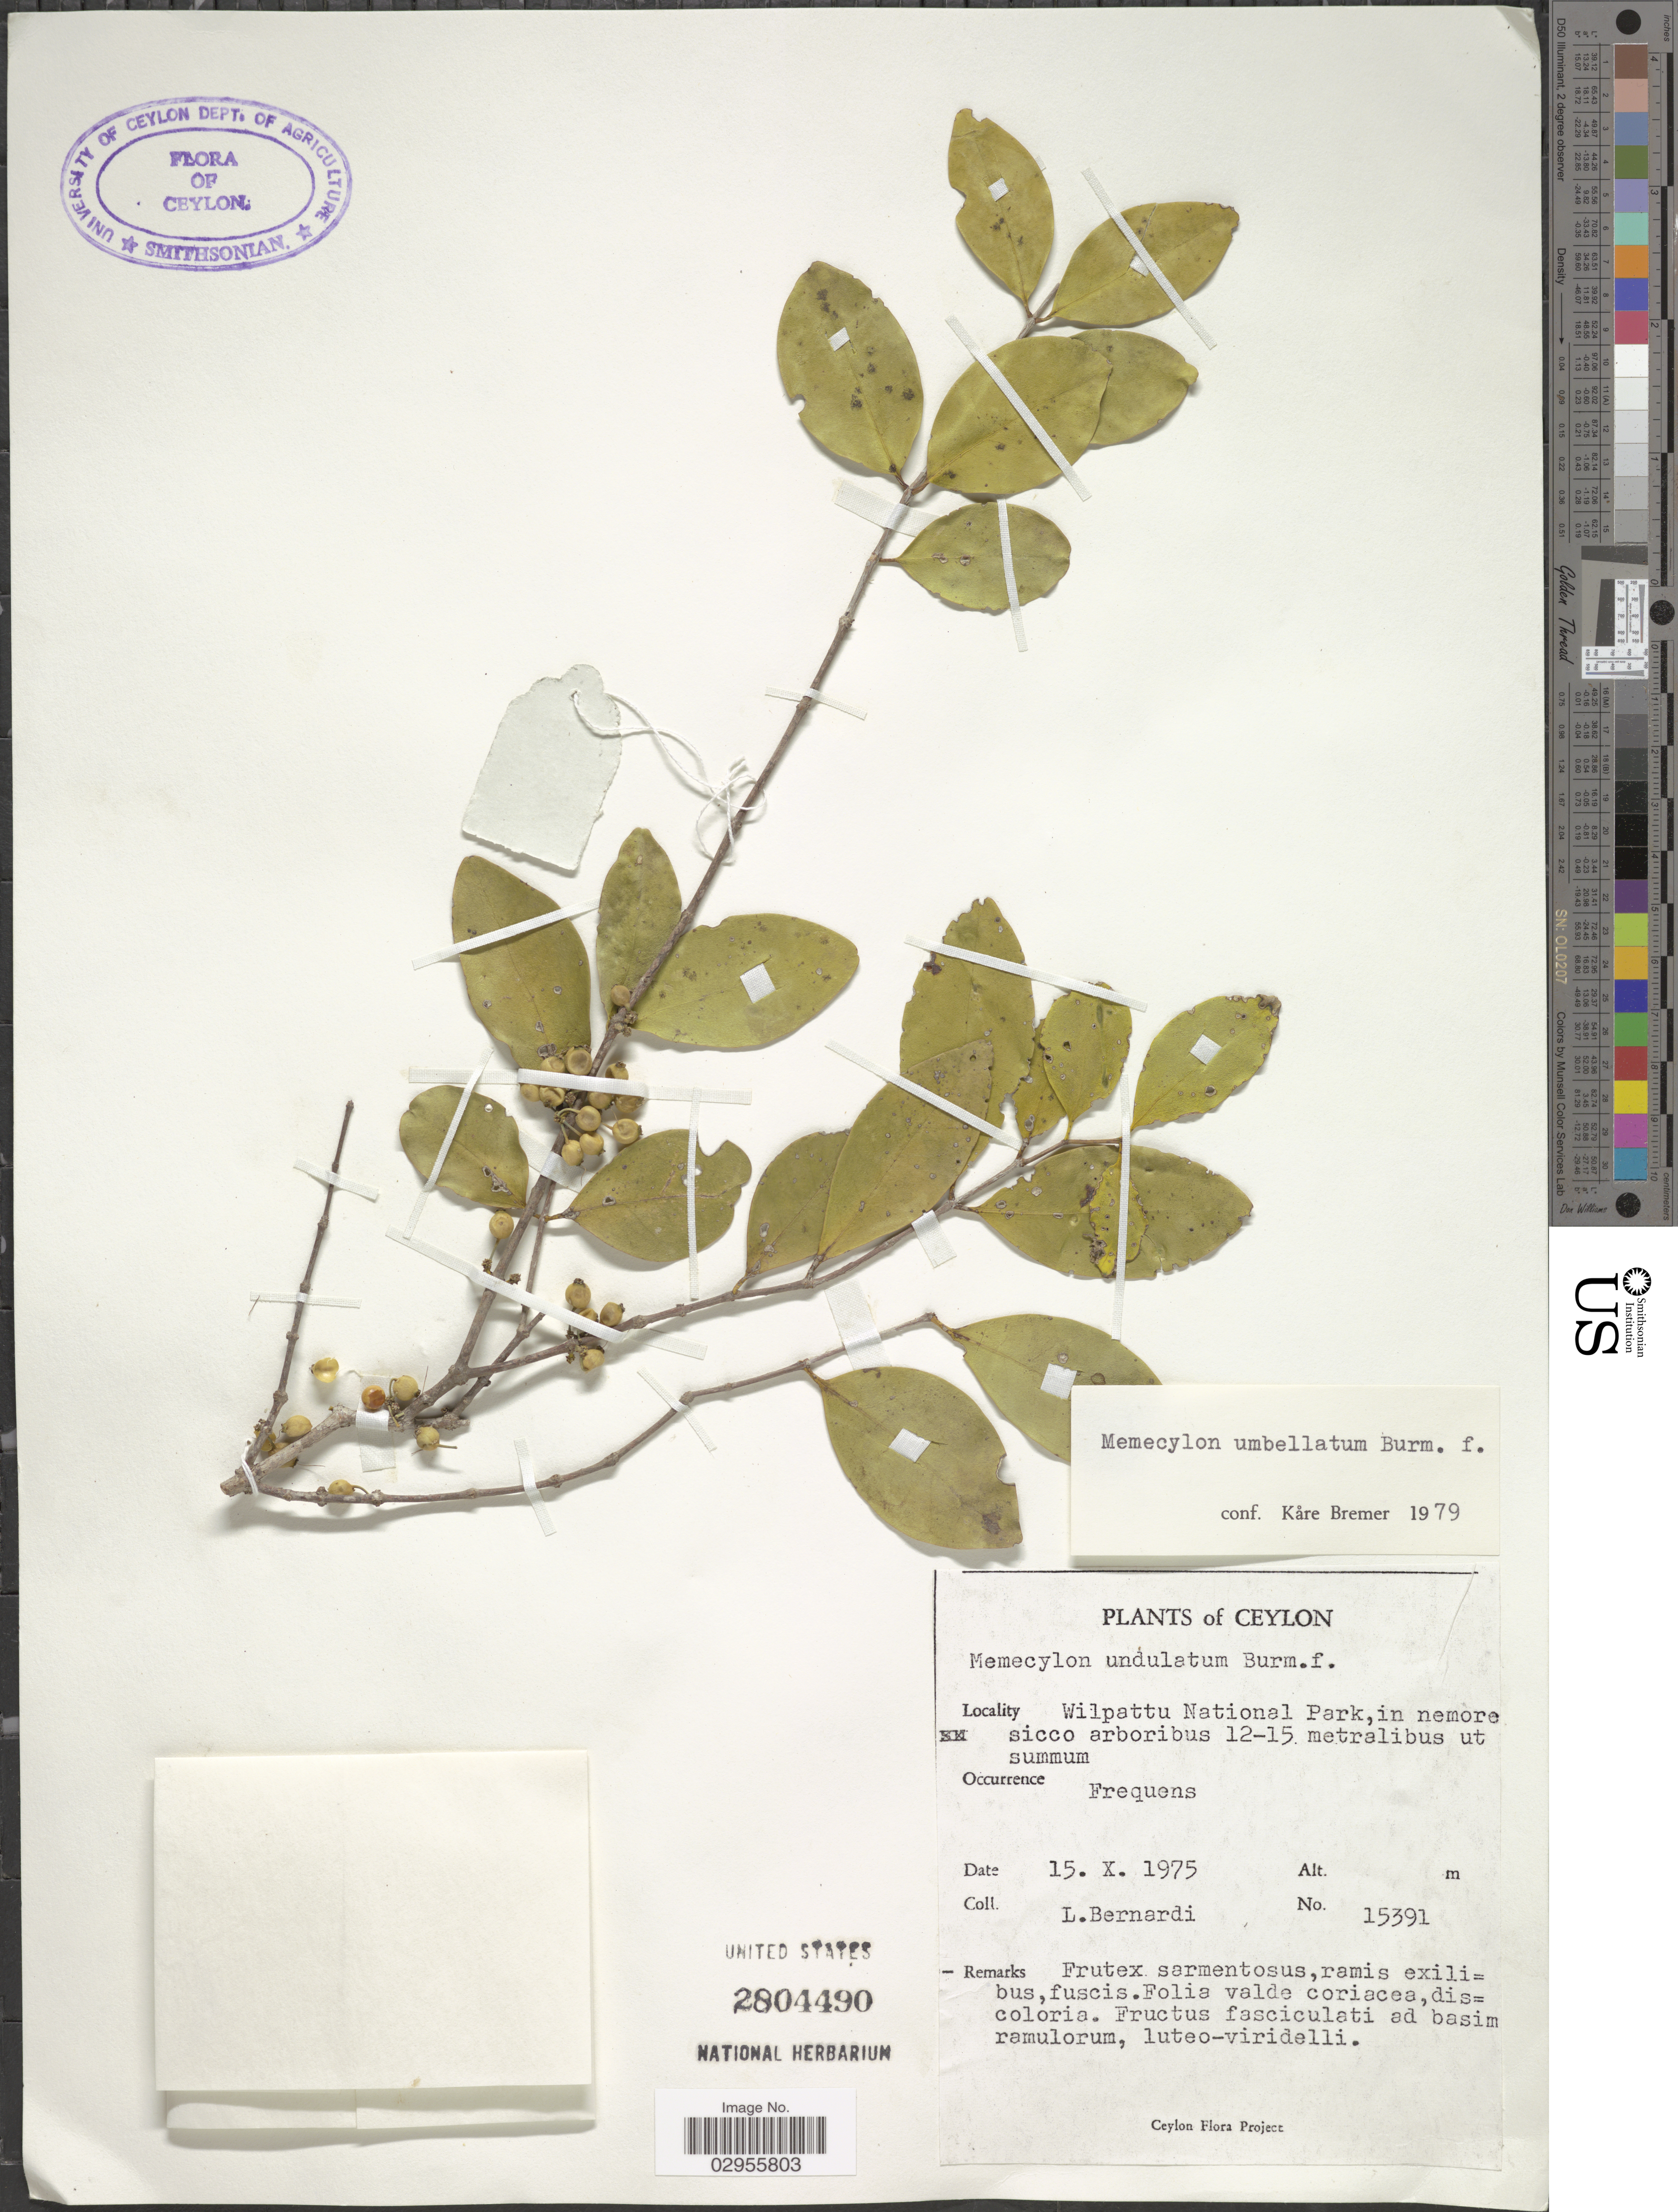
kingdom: Plantae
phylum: Tracheophyta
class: Magnoliopsida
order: Myrtales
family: Melastomataceae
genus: Memecylon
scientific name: Memecylon umbellatum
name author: Burm. f.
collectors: L. Bernardi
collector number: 15391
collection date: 1975-10-15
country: Sri Lanka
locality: Ceylon, Wilpattu National Park, in nemore sicco arboribus 12-15 metralibus ut summum.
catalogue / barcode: US 2804490